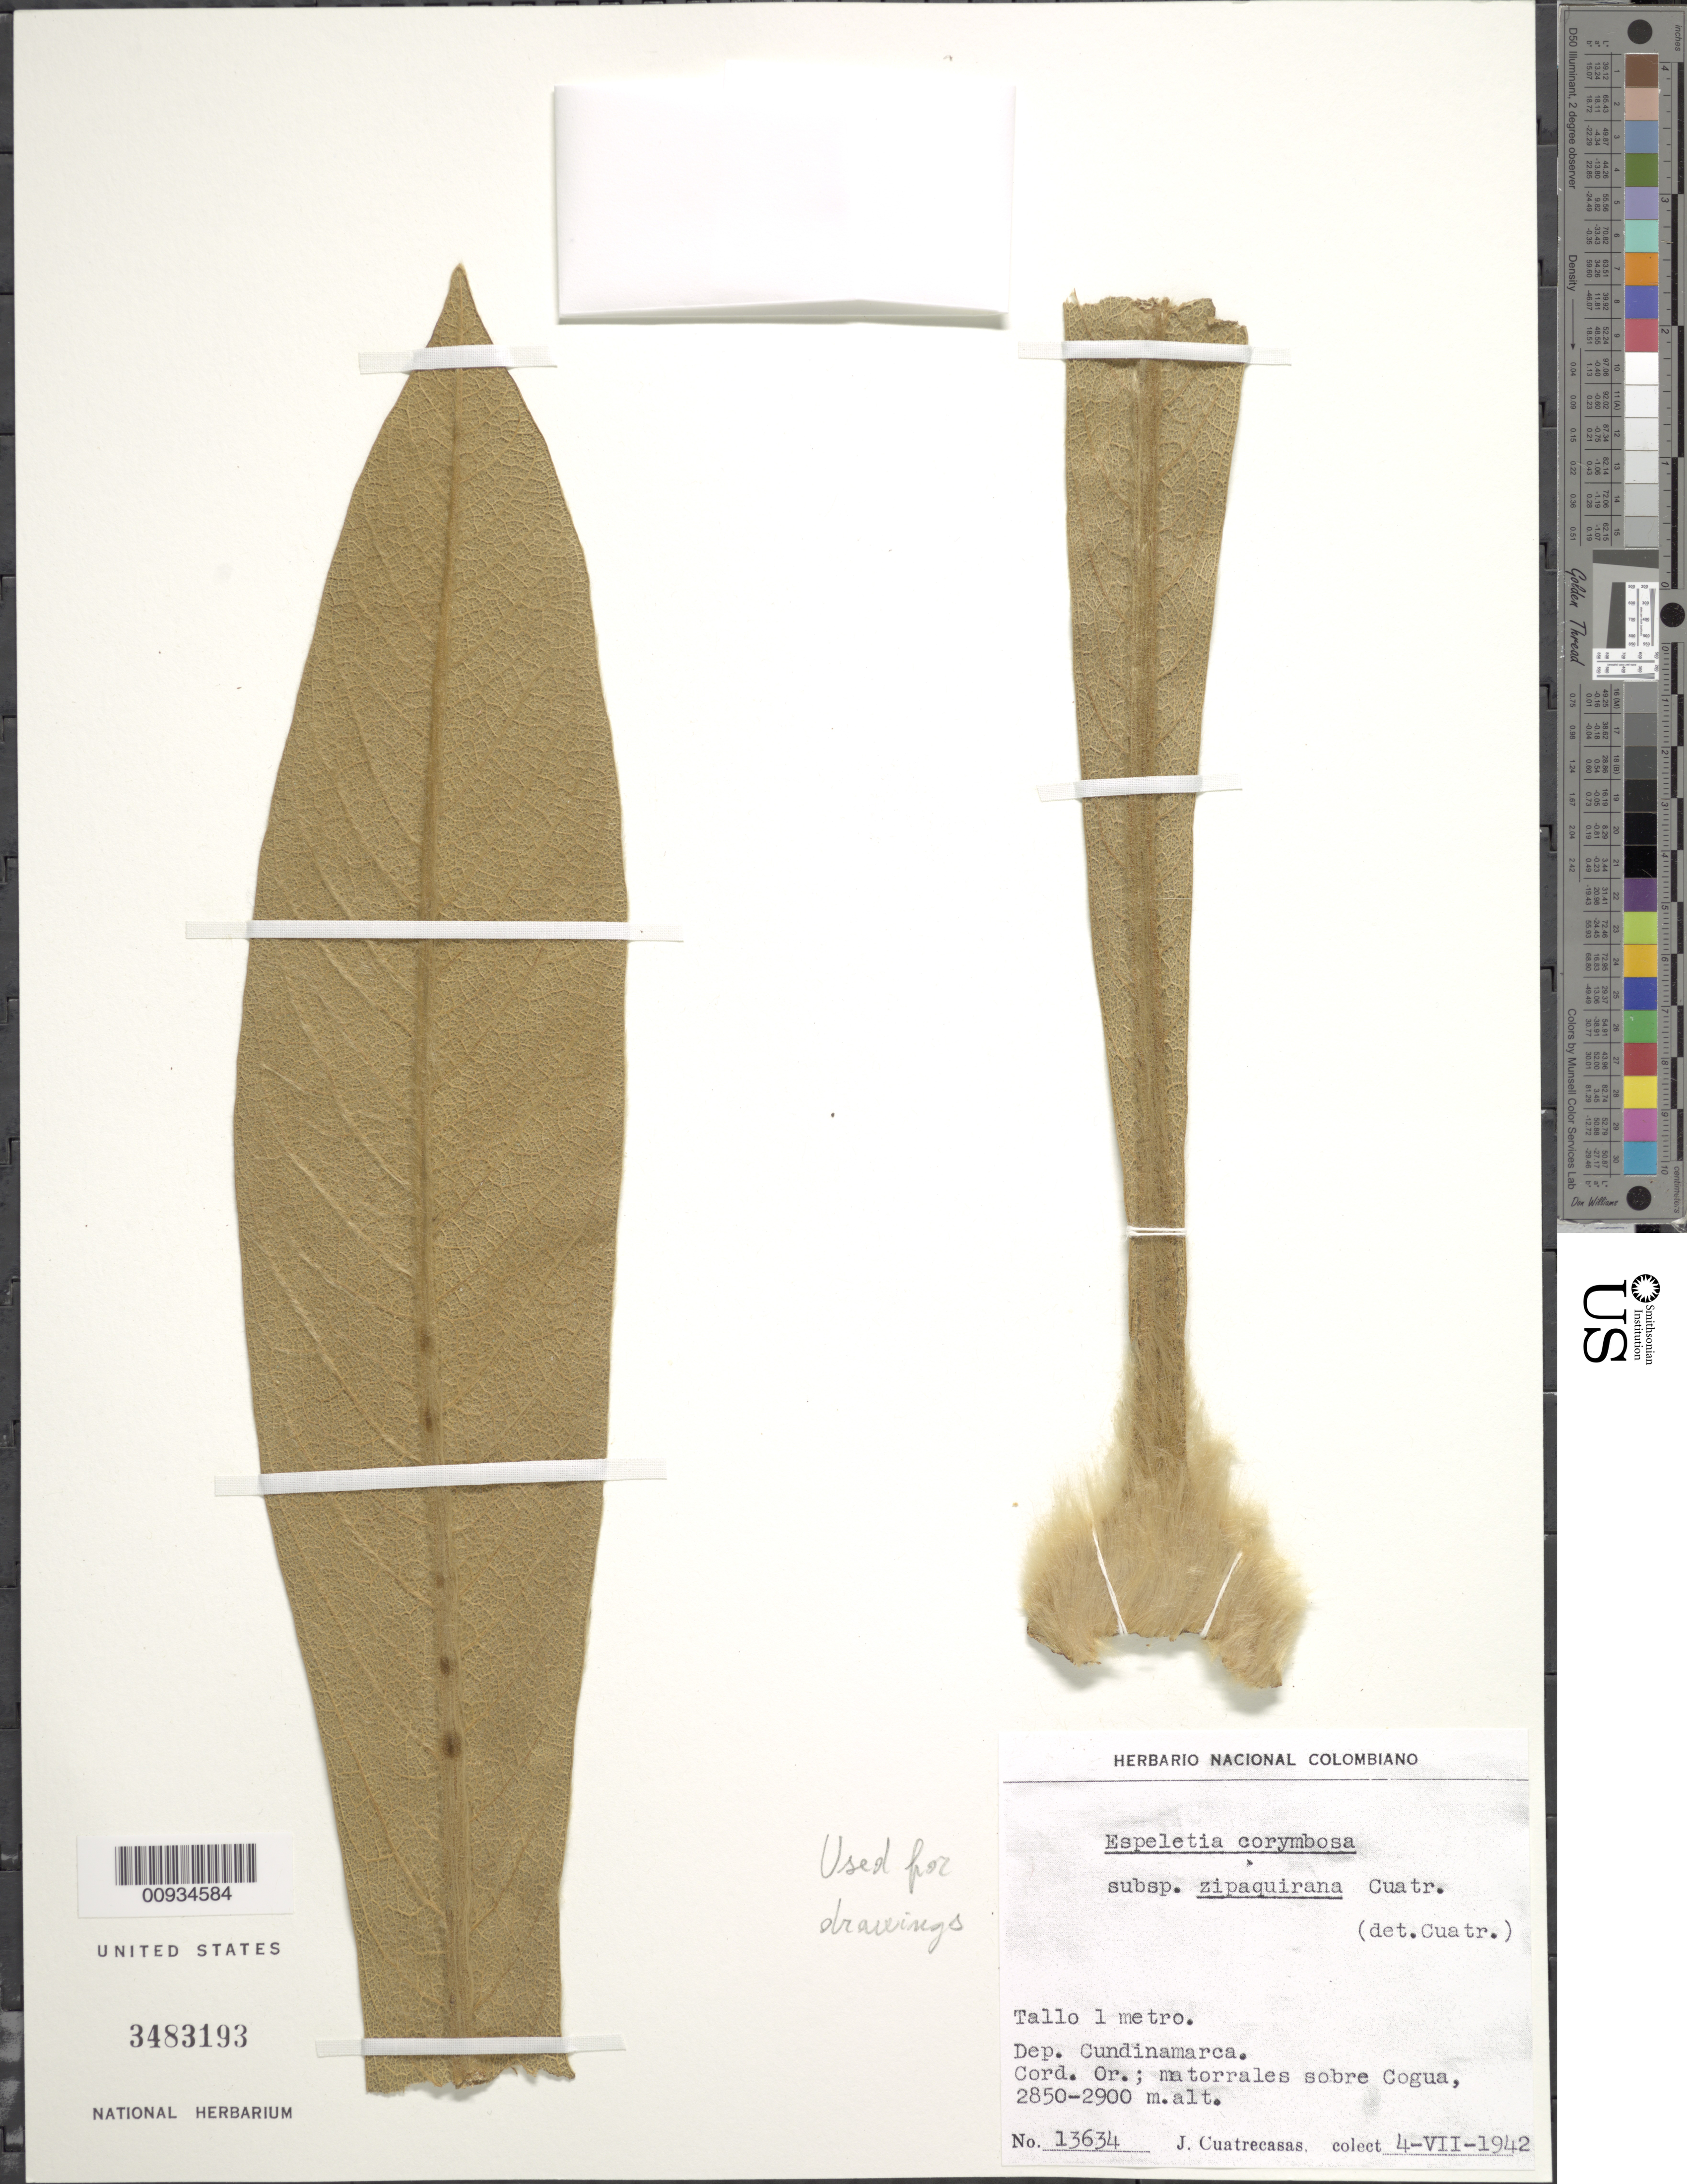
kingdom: Plantae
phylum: Tracheophyta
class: Magnoliopsida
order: Asterales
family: Asteraceae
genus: Espeletiopsis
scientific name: Espeletiopsis corymbosa subsp. zipaquirana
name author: (Cuatrec.) Cuatrec.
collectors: J. Cuatrecasas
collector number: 13634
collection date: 1942-07-04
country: Colombia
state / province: Cundinamarca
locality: Matorrales sobre Cogua, Cordillera Oriental.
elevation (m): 2850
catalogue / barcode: US 3483193